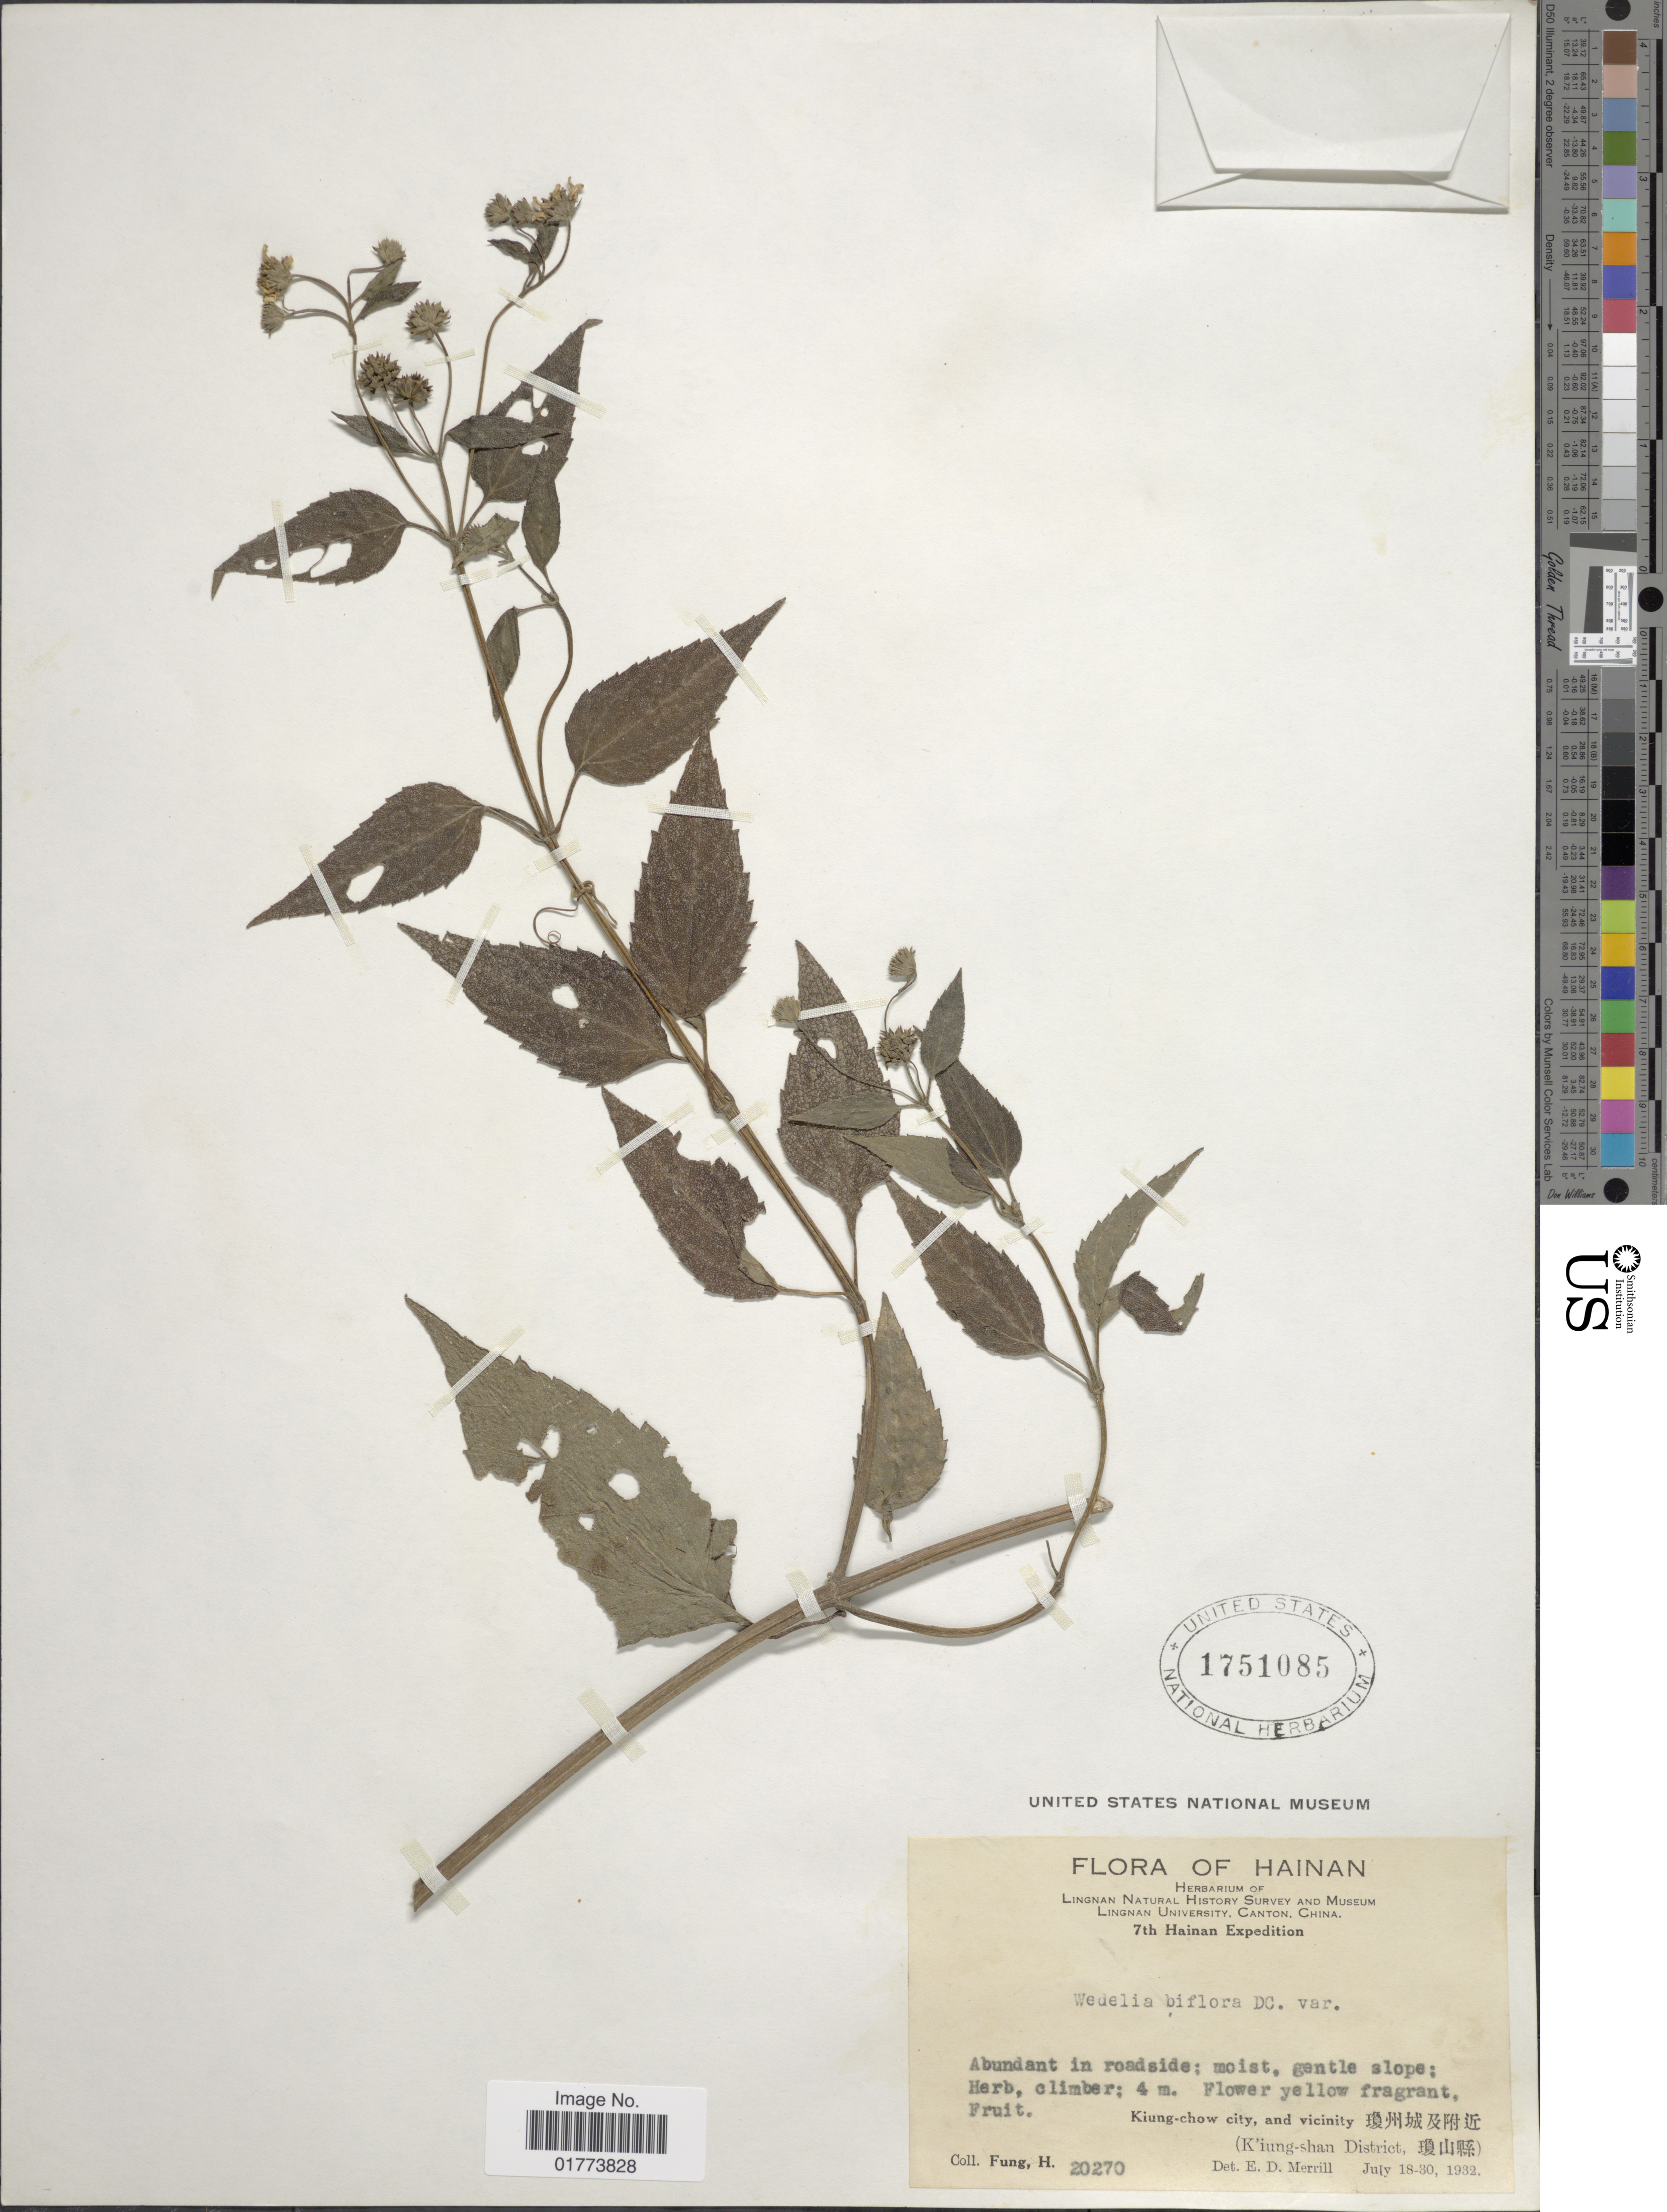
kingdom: Plantae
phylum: Tracheophyta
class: Magnoliopsida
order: Asterales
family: Asteraceae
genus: Wollastonia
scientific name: Wollastonia biflora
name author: (L.) DC.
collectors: H. Fung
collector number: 20270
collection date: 1932-07-18/1932-07-30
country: China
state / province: Hainan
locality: Hainan: Kiung-chow city, and vicinity ( K'iung-shan District)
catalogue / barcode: US 1751085